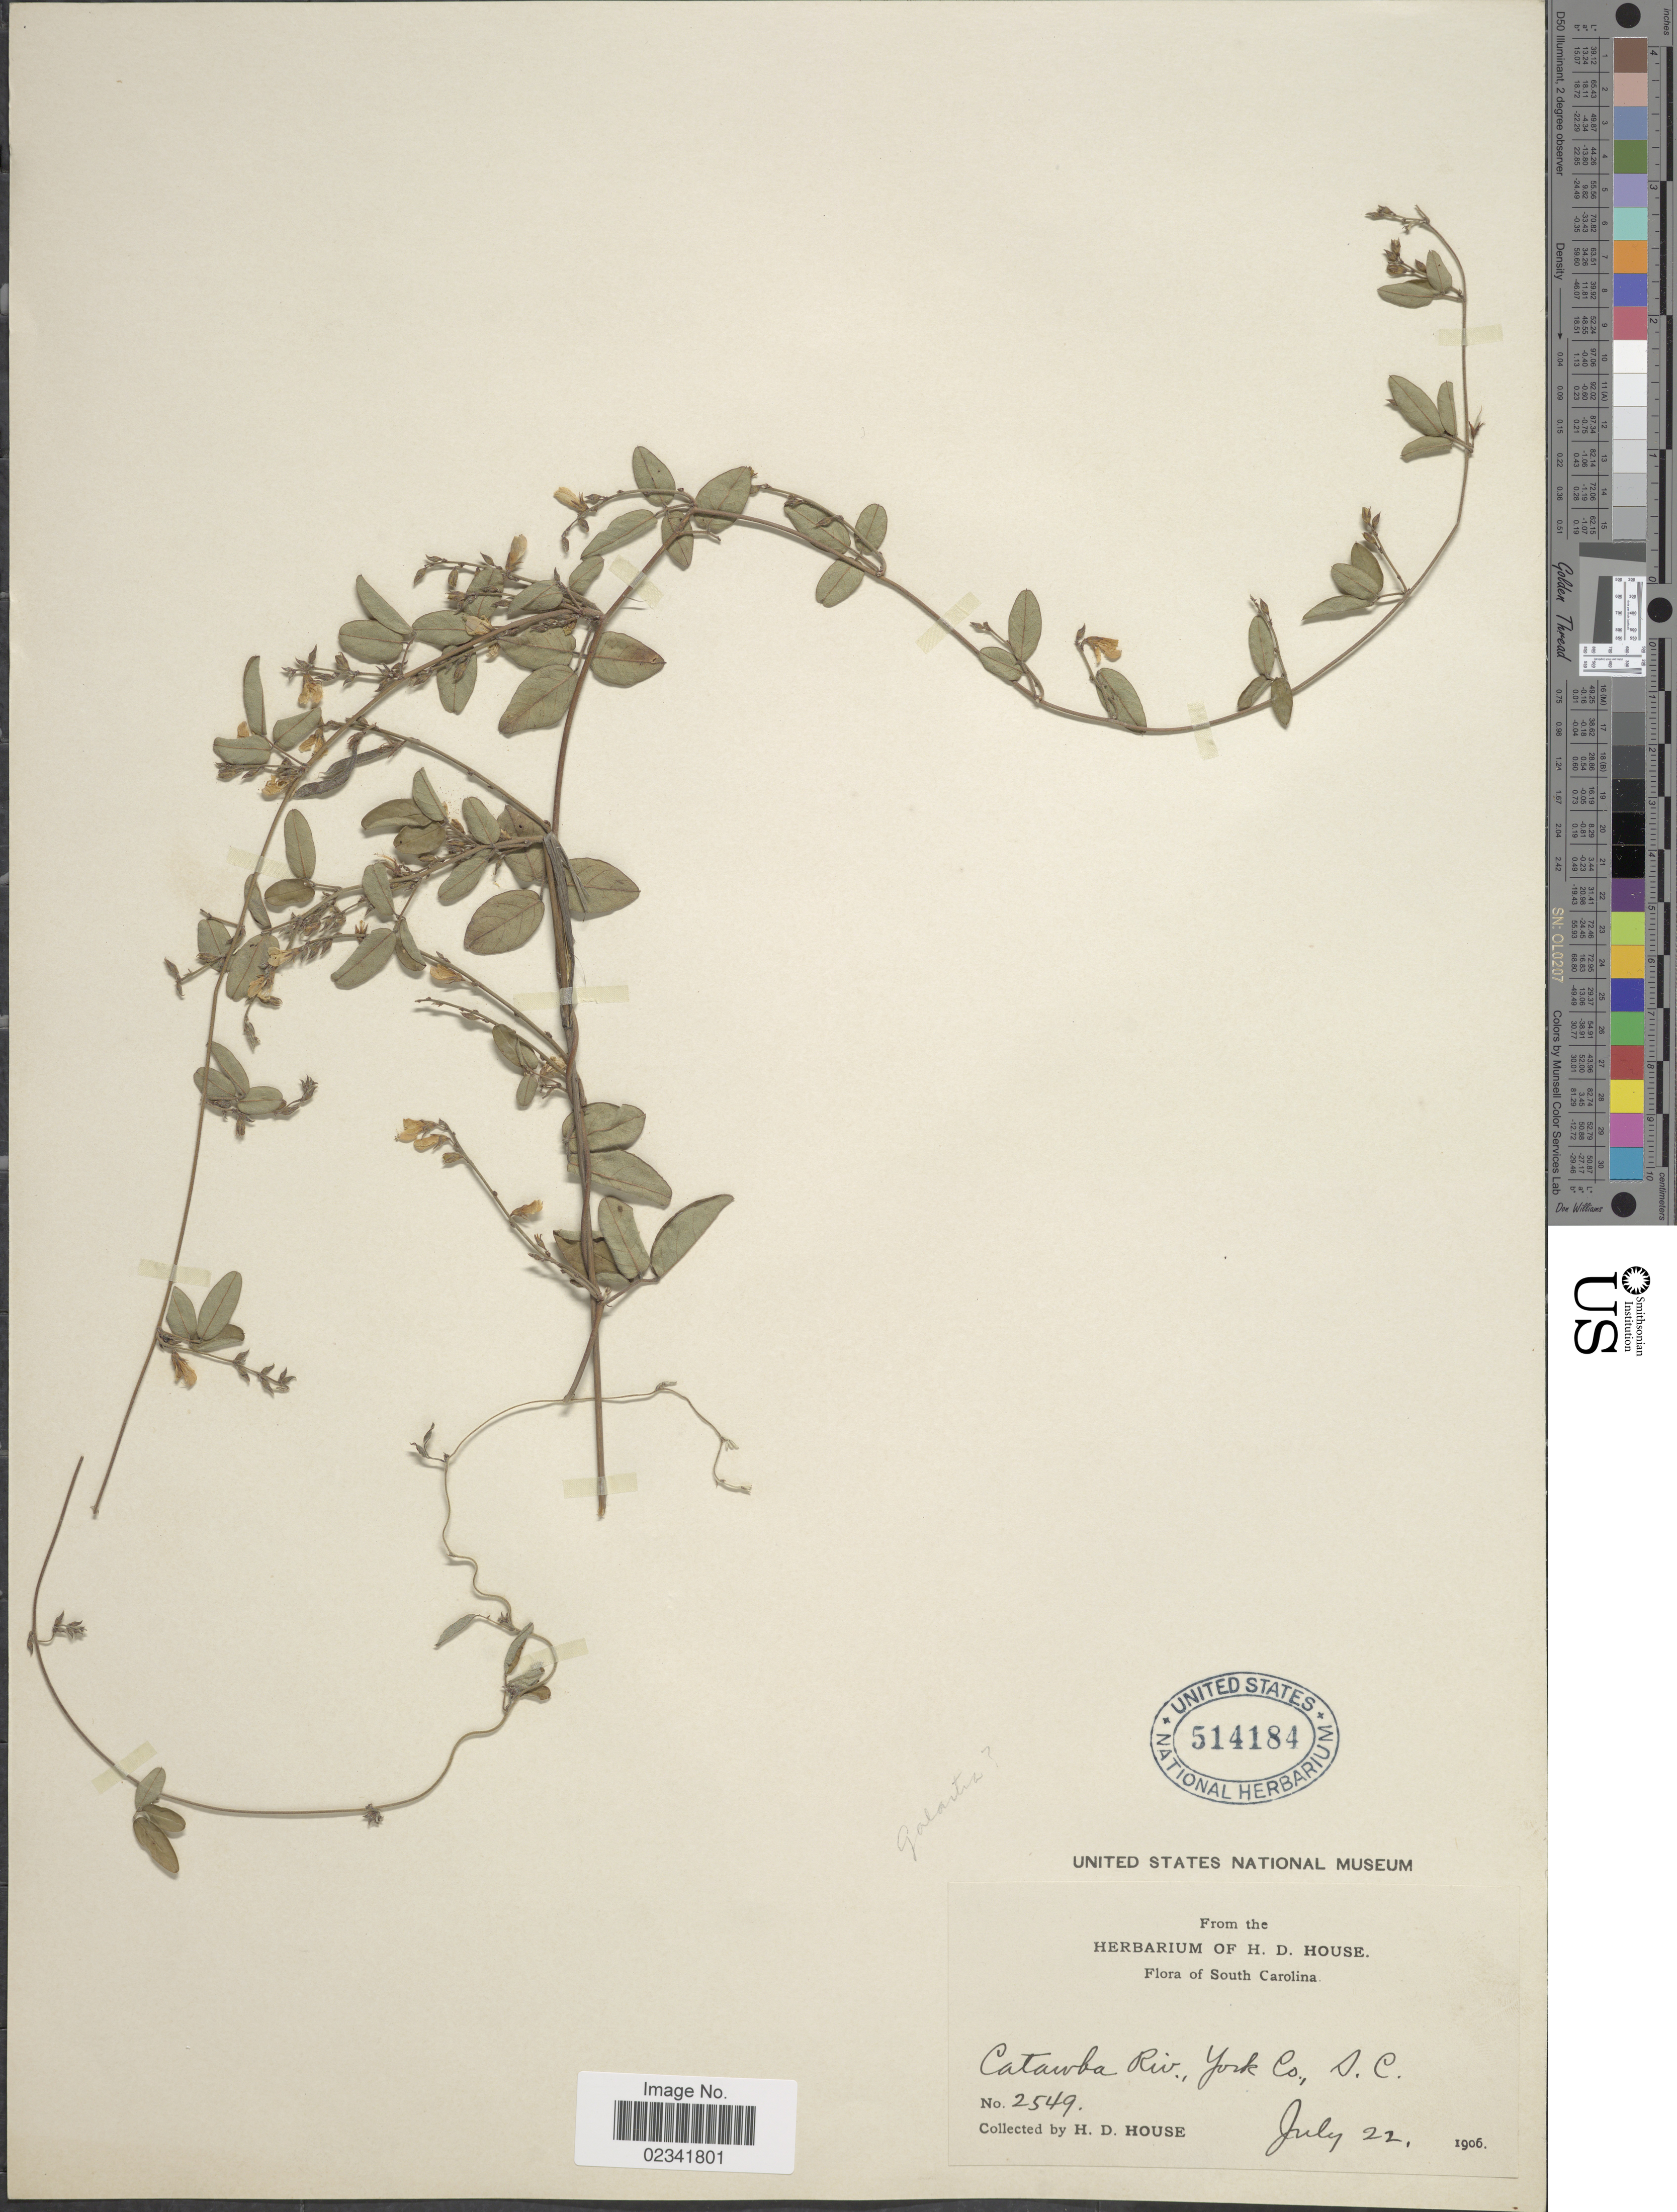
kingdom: Plantae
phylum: Tracheophyta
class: Magnoliopsida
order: Fabales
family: Fabaceae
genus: Galactia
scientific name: Galactia volubilis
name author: (L.) Britton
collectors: H. D. House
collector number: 2459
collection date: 1906-07-22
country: United States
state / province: South Carolina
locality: Catawba Riv., York Co.,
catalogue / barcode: US 514184